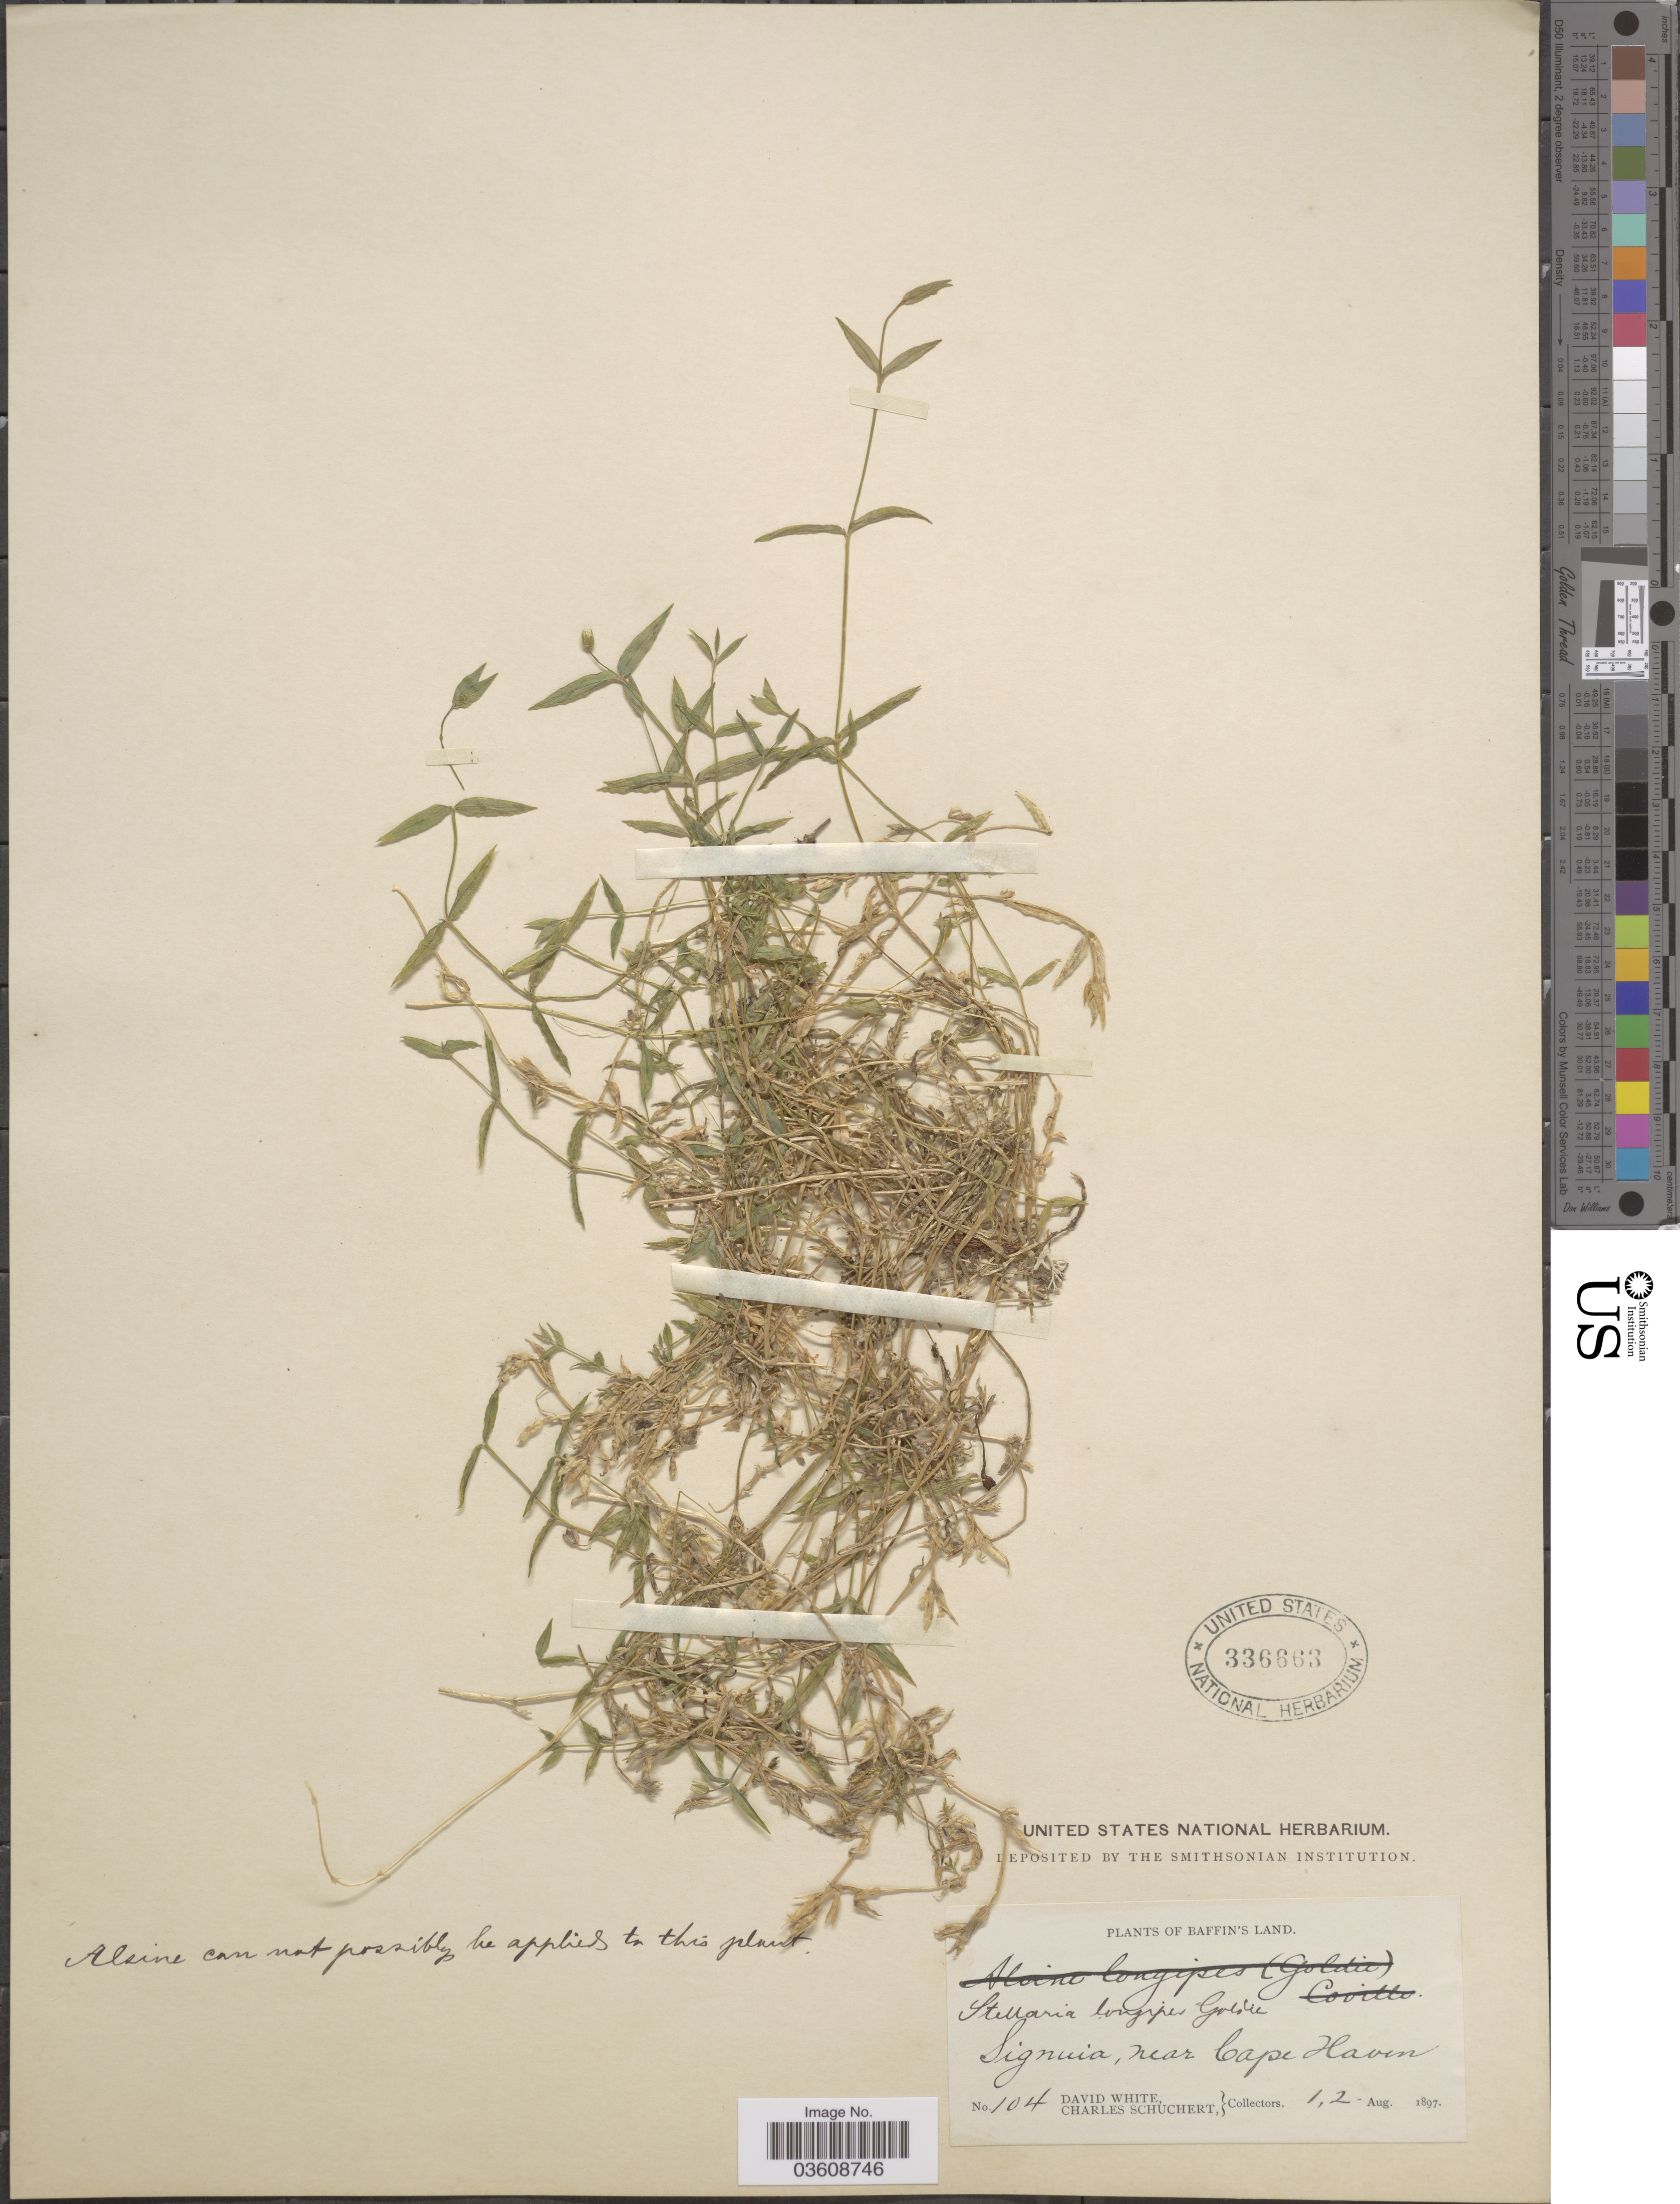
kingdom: Plantae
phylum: Tracheophyta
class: Magnoliopsida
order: Caryophyllales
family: Caryophyllaceae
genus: Stellaria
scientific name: Stellaria longipes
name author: Goldie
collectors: D. White & C. Schuchert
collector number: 104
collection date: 1897-08-01/1897-08-02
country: Canada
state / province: Nunavut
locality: Baffin's Land. Signuia, near Cape Haven.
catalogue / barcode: US 336663